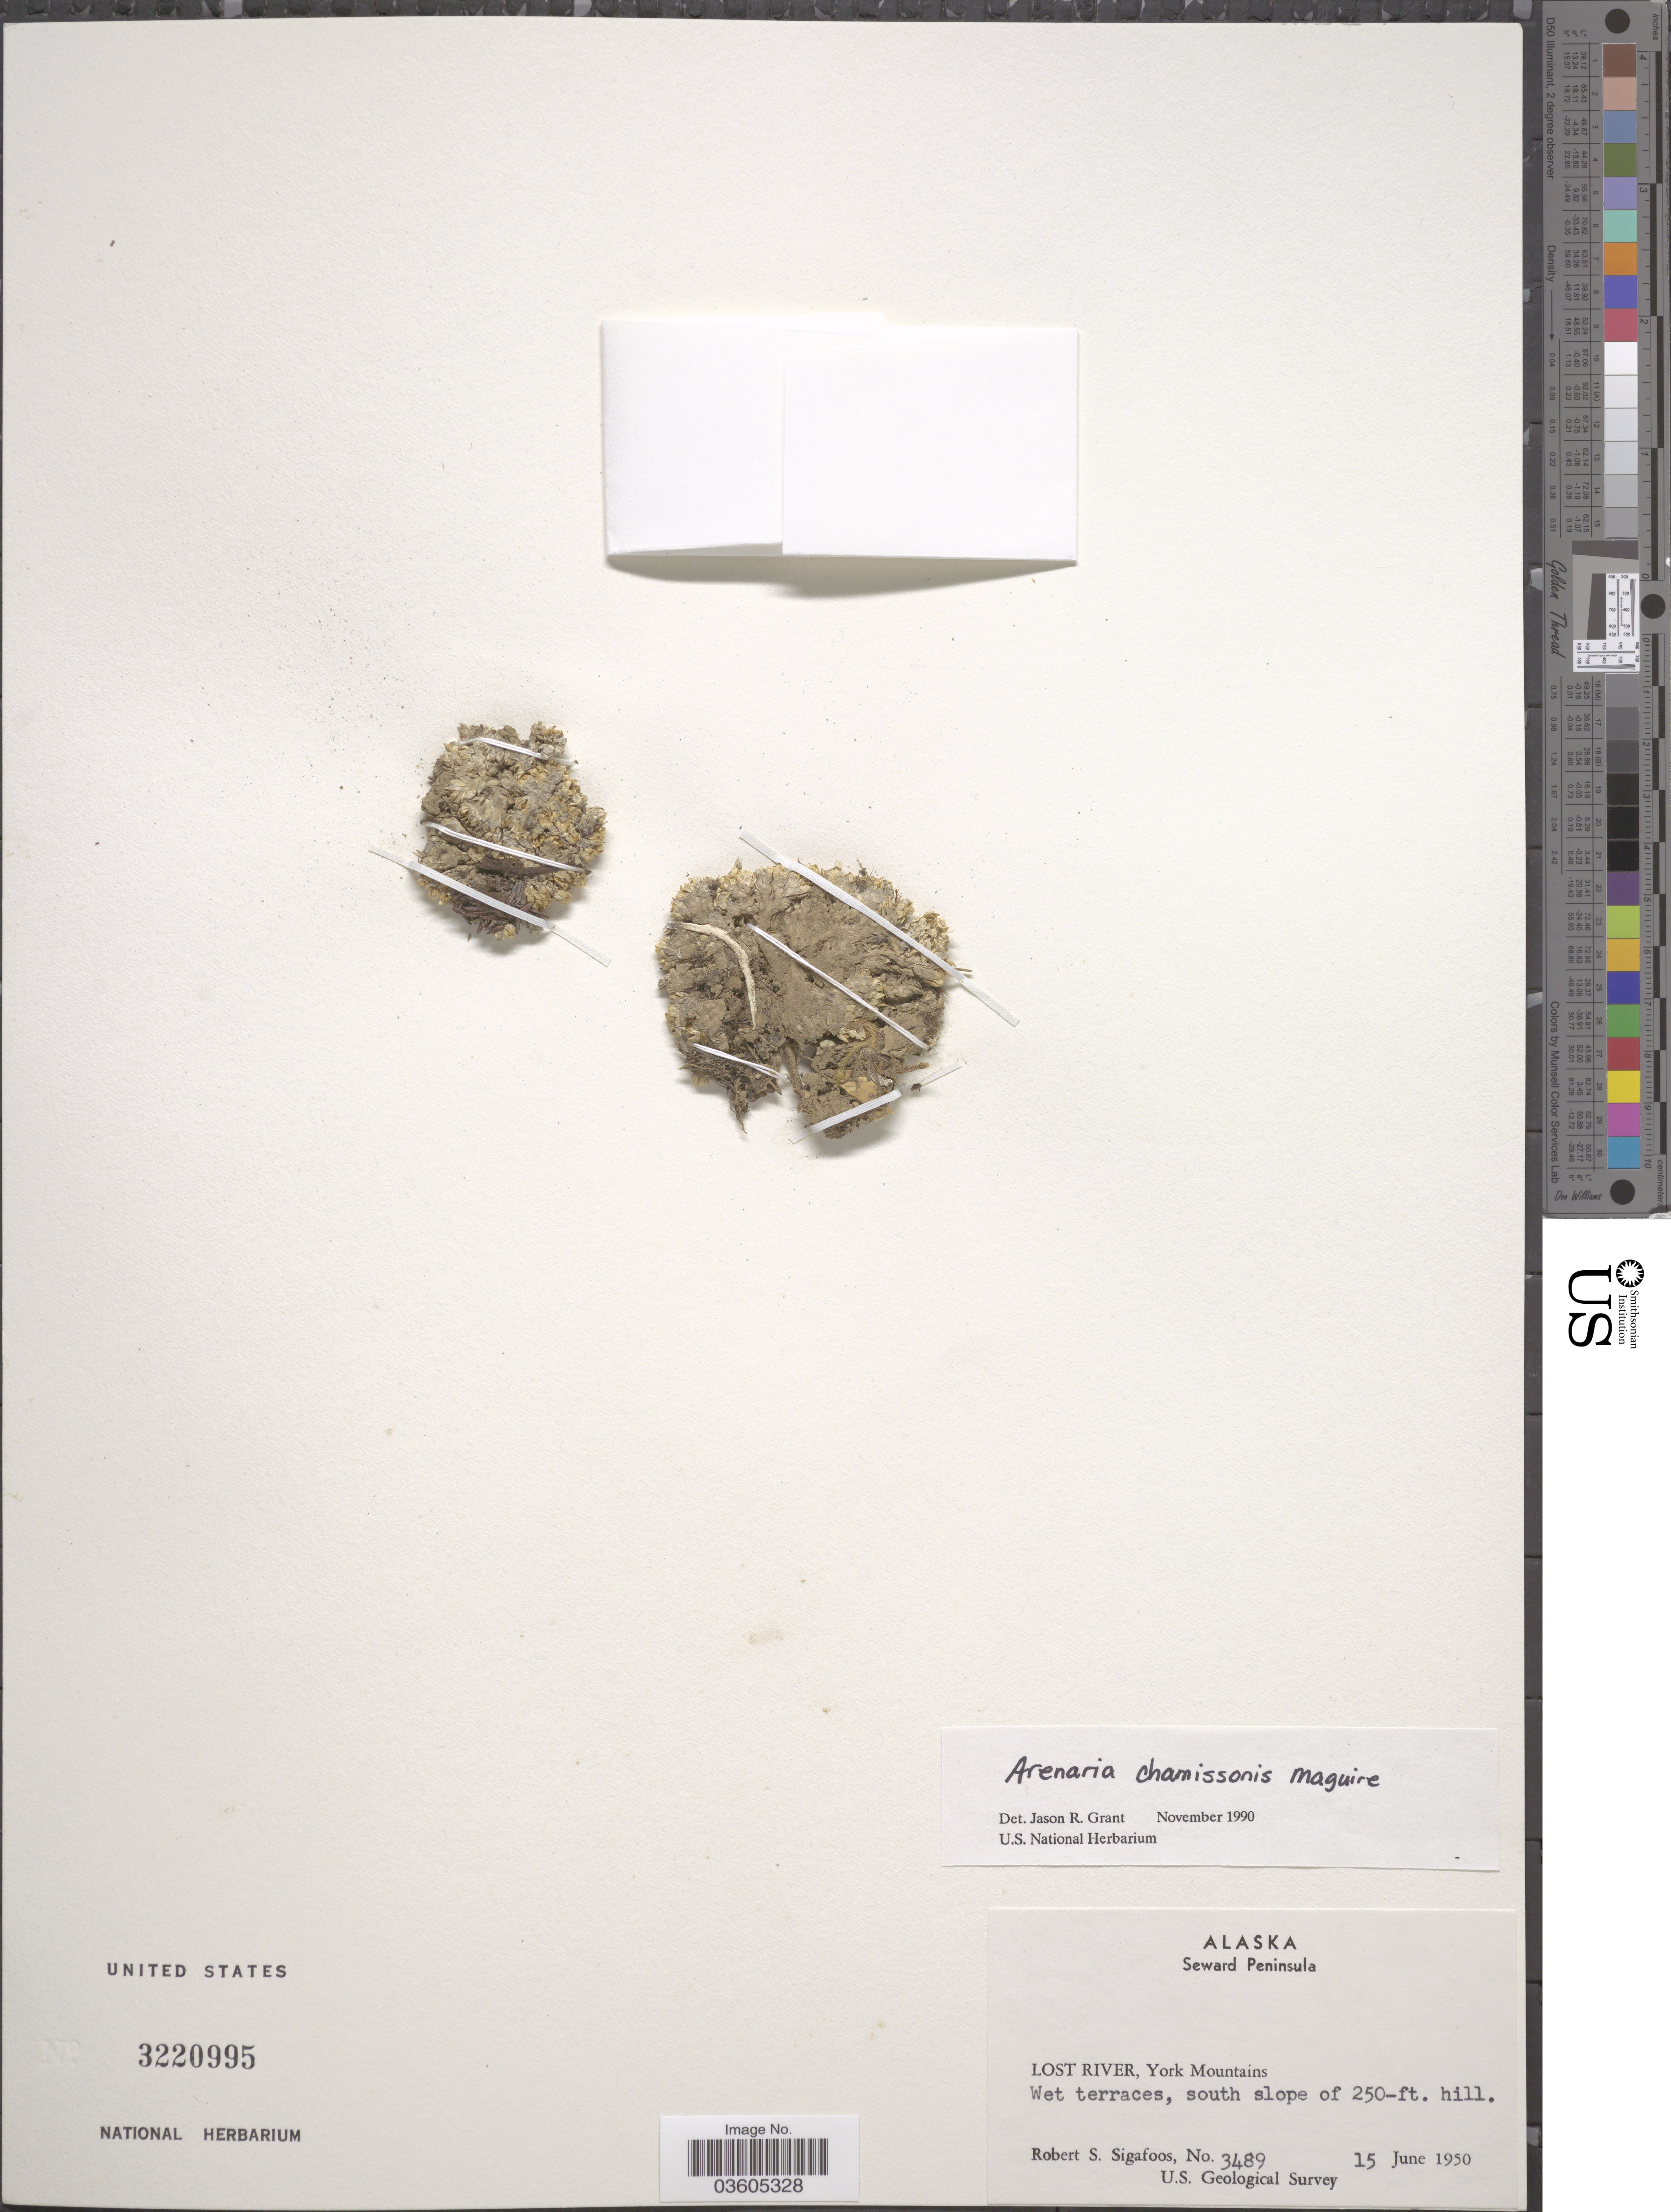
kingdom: Plantae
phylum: Tracheophyta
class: Magnoliopsida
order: Caryophyllales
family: Caryophyllaceae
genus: Arenaria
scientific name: Arenaria chamissonis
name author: Maguire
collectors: R. Sigafoos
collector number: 3489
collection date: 1950-06-15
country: United States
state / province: Alaska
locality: Seward Peninsula. Lost River, York Mountains.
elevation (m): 76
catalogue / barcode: US 3220995